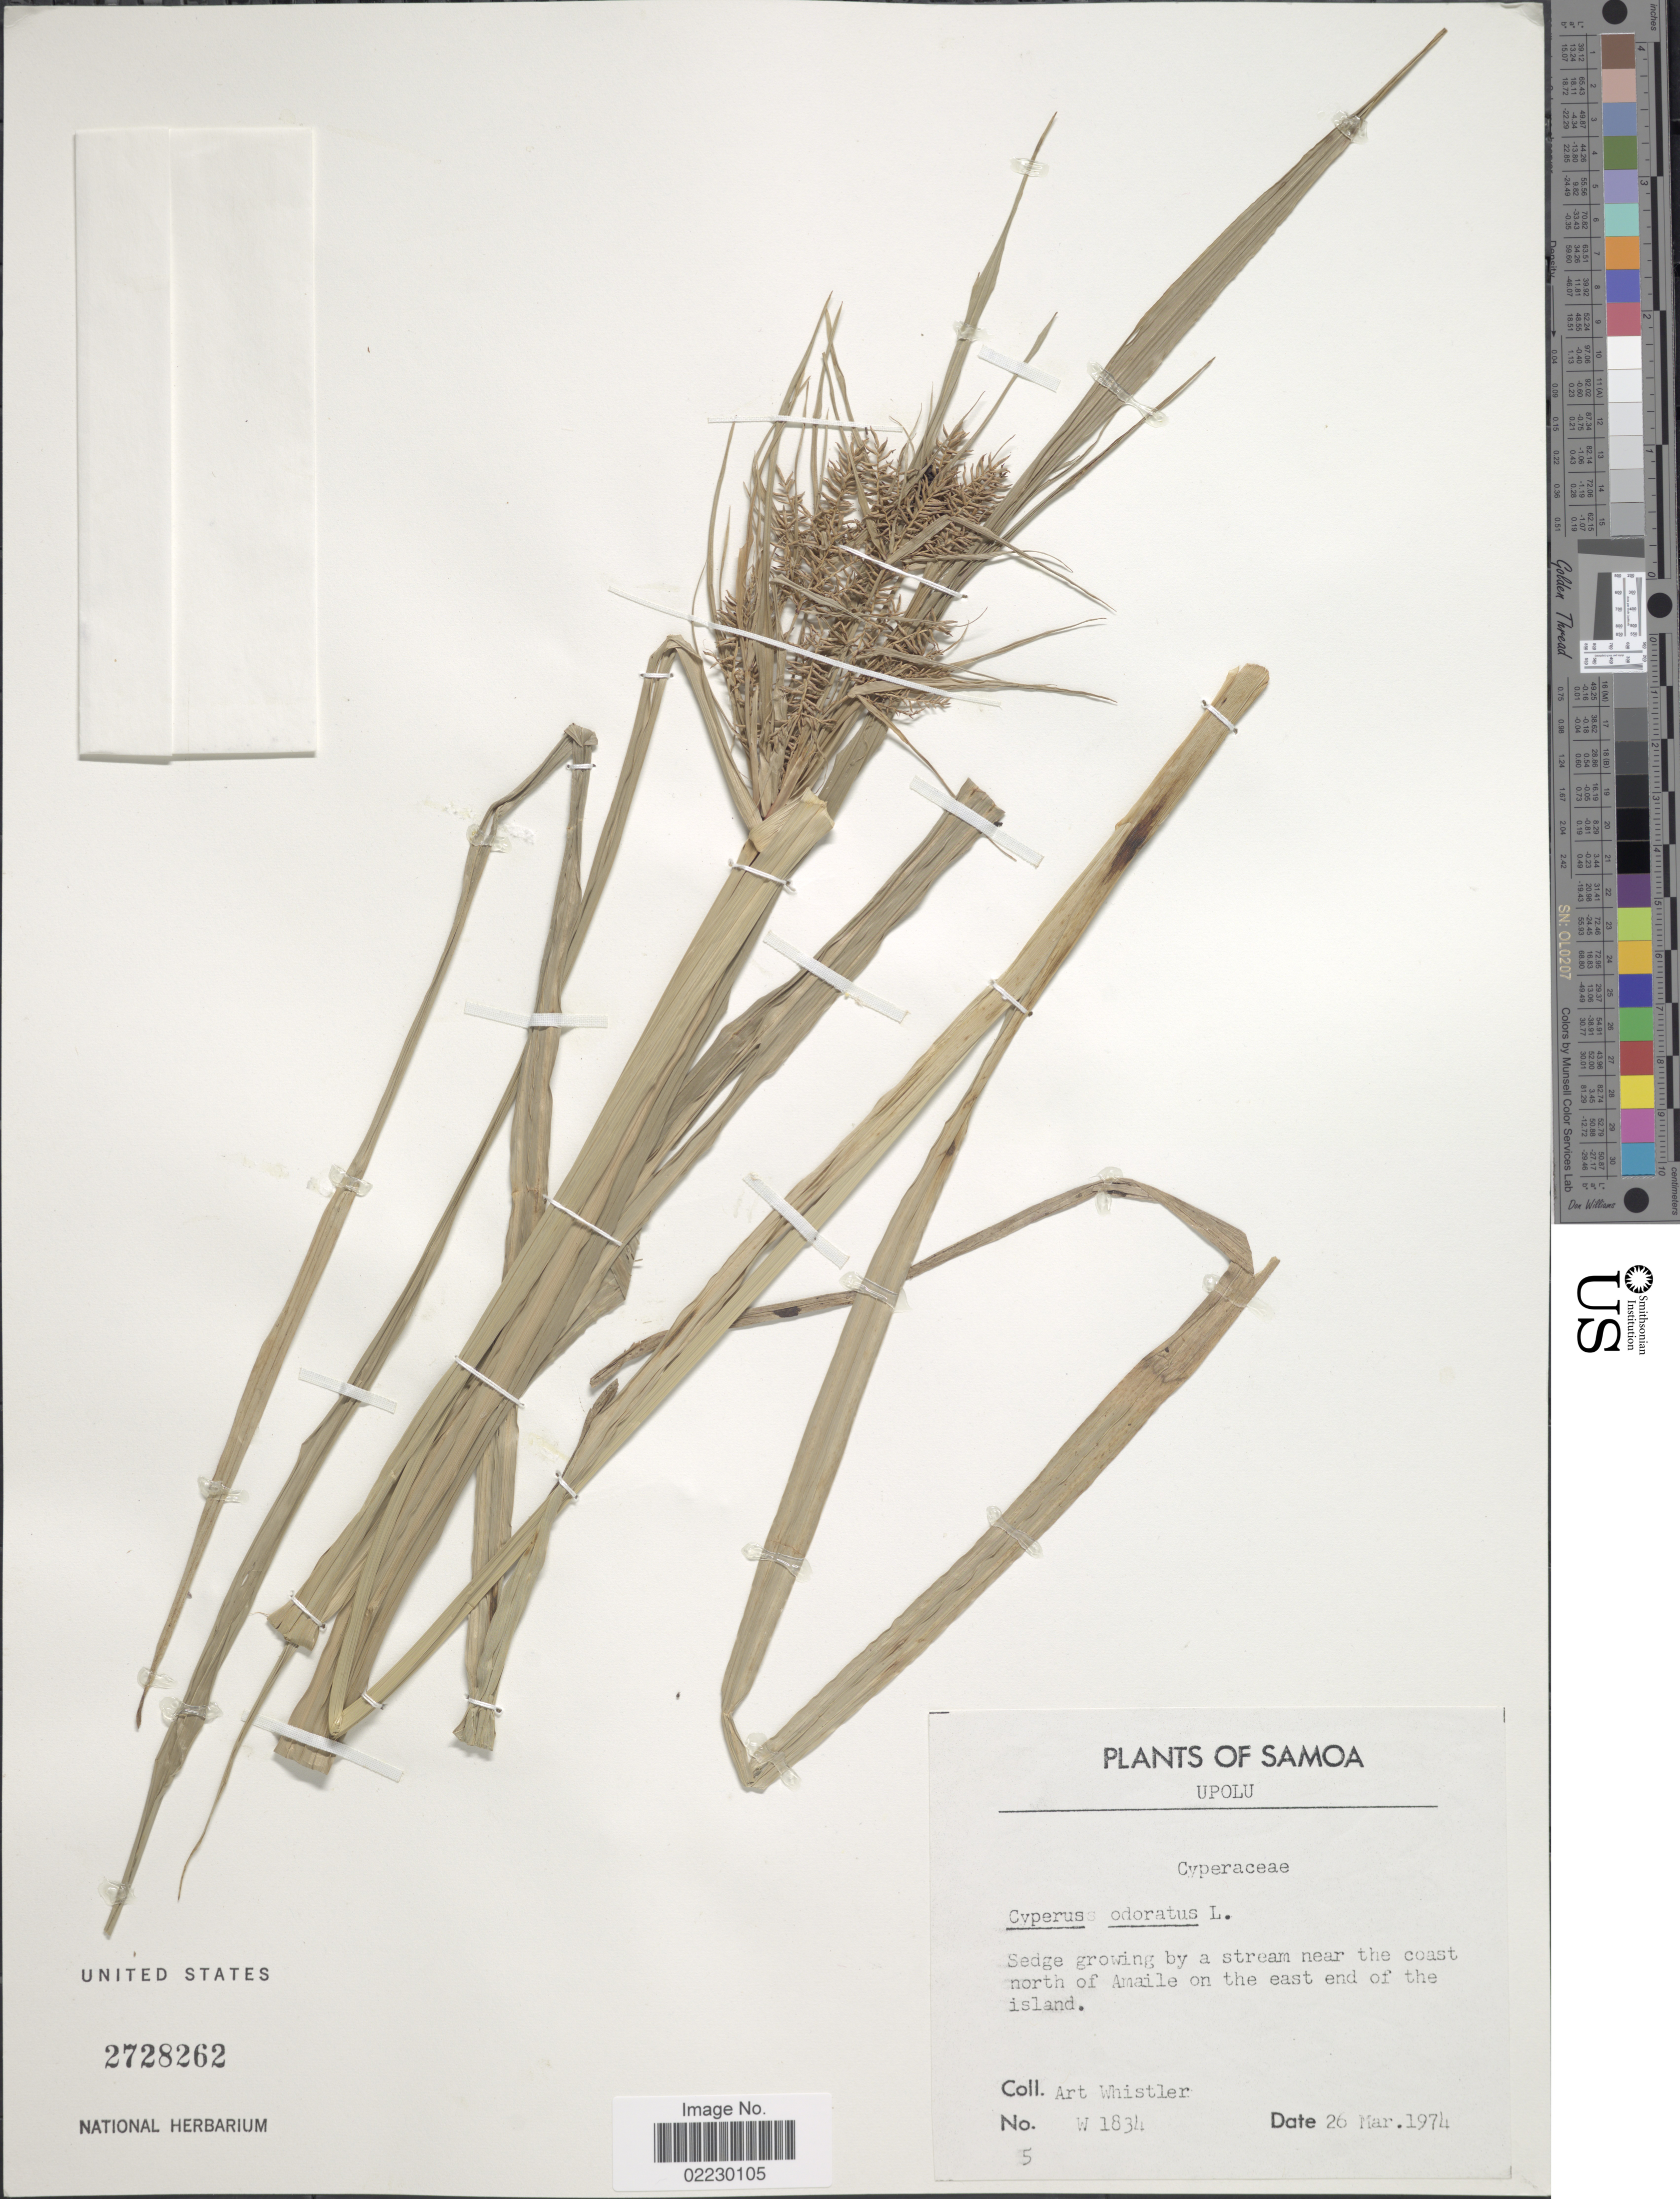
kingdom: Plantae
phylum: Tracheophyta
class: Liliopsida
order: Poales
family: Cyperaceae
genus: Cyperus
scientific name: Cyperus odoratus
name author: L.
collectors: A. Whistler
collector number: W 1834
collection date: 1974-03-26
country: Samoa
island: Upolu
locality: Upolu, near the coast north of Amaile on the east end of the island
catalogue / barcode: US 2728262